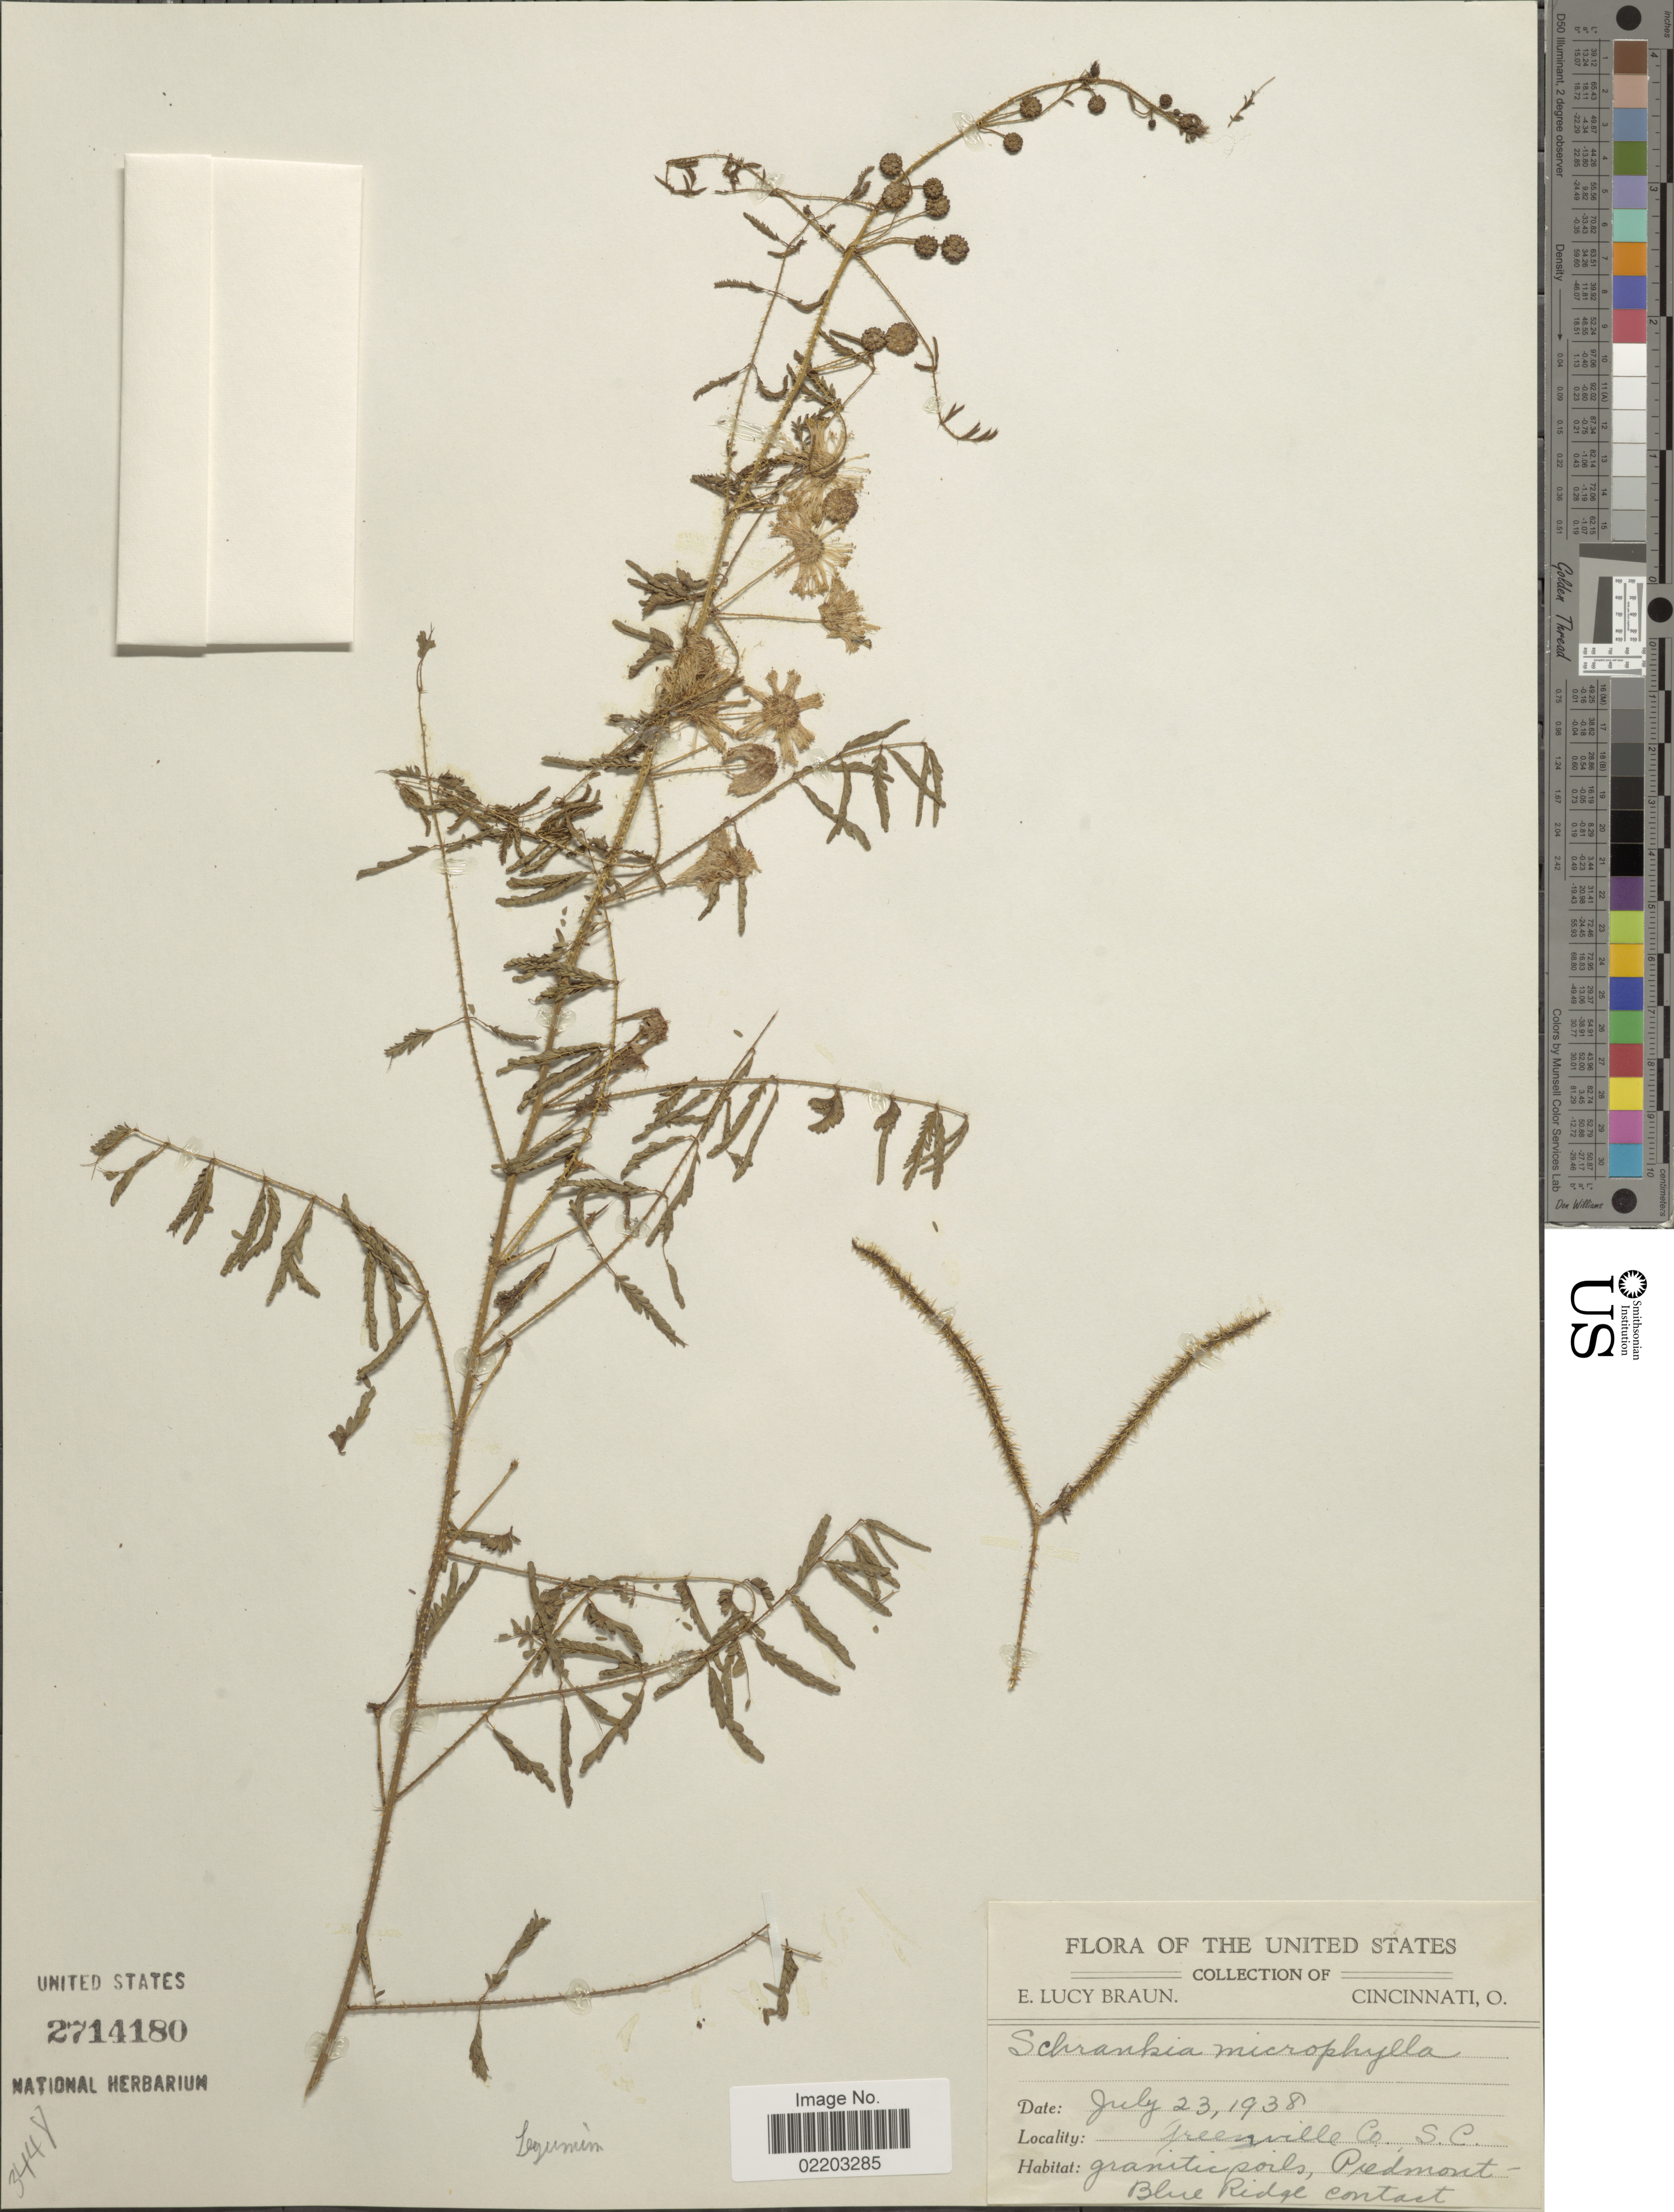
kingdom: Plantae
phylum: Tracheophyta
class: Magnoliopsida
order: Fabales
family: Fabaceae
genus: Mimosa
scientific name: Mimosa microphylla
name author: Dryand.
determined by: Strong, M. T., (US), Smithsonian Institution - National Museum of Natural History (UNITED STATES)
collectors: E. L. Braun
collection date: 1938-07-23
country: United States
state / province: South Carolina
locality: Greensville Co., granitic soils, Piedmont - Blue Ridge contact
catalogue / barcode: US 2714180